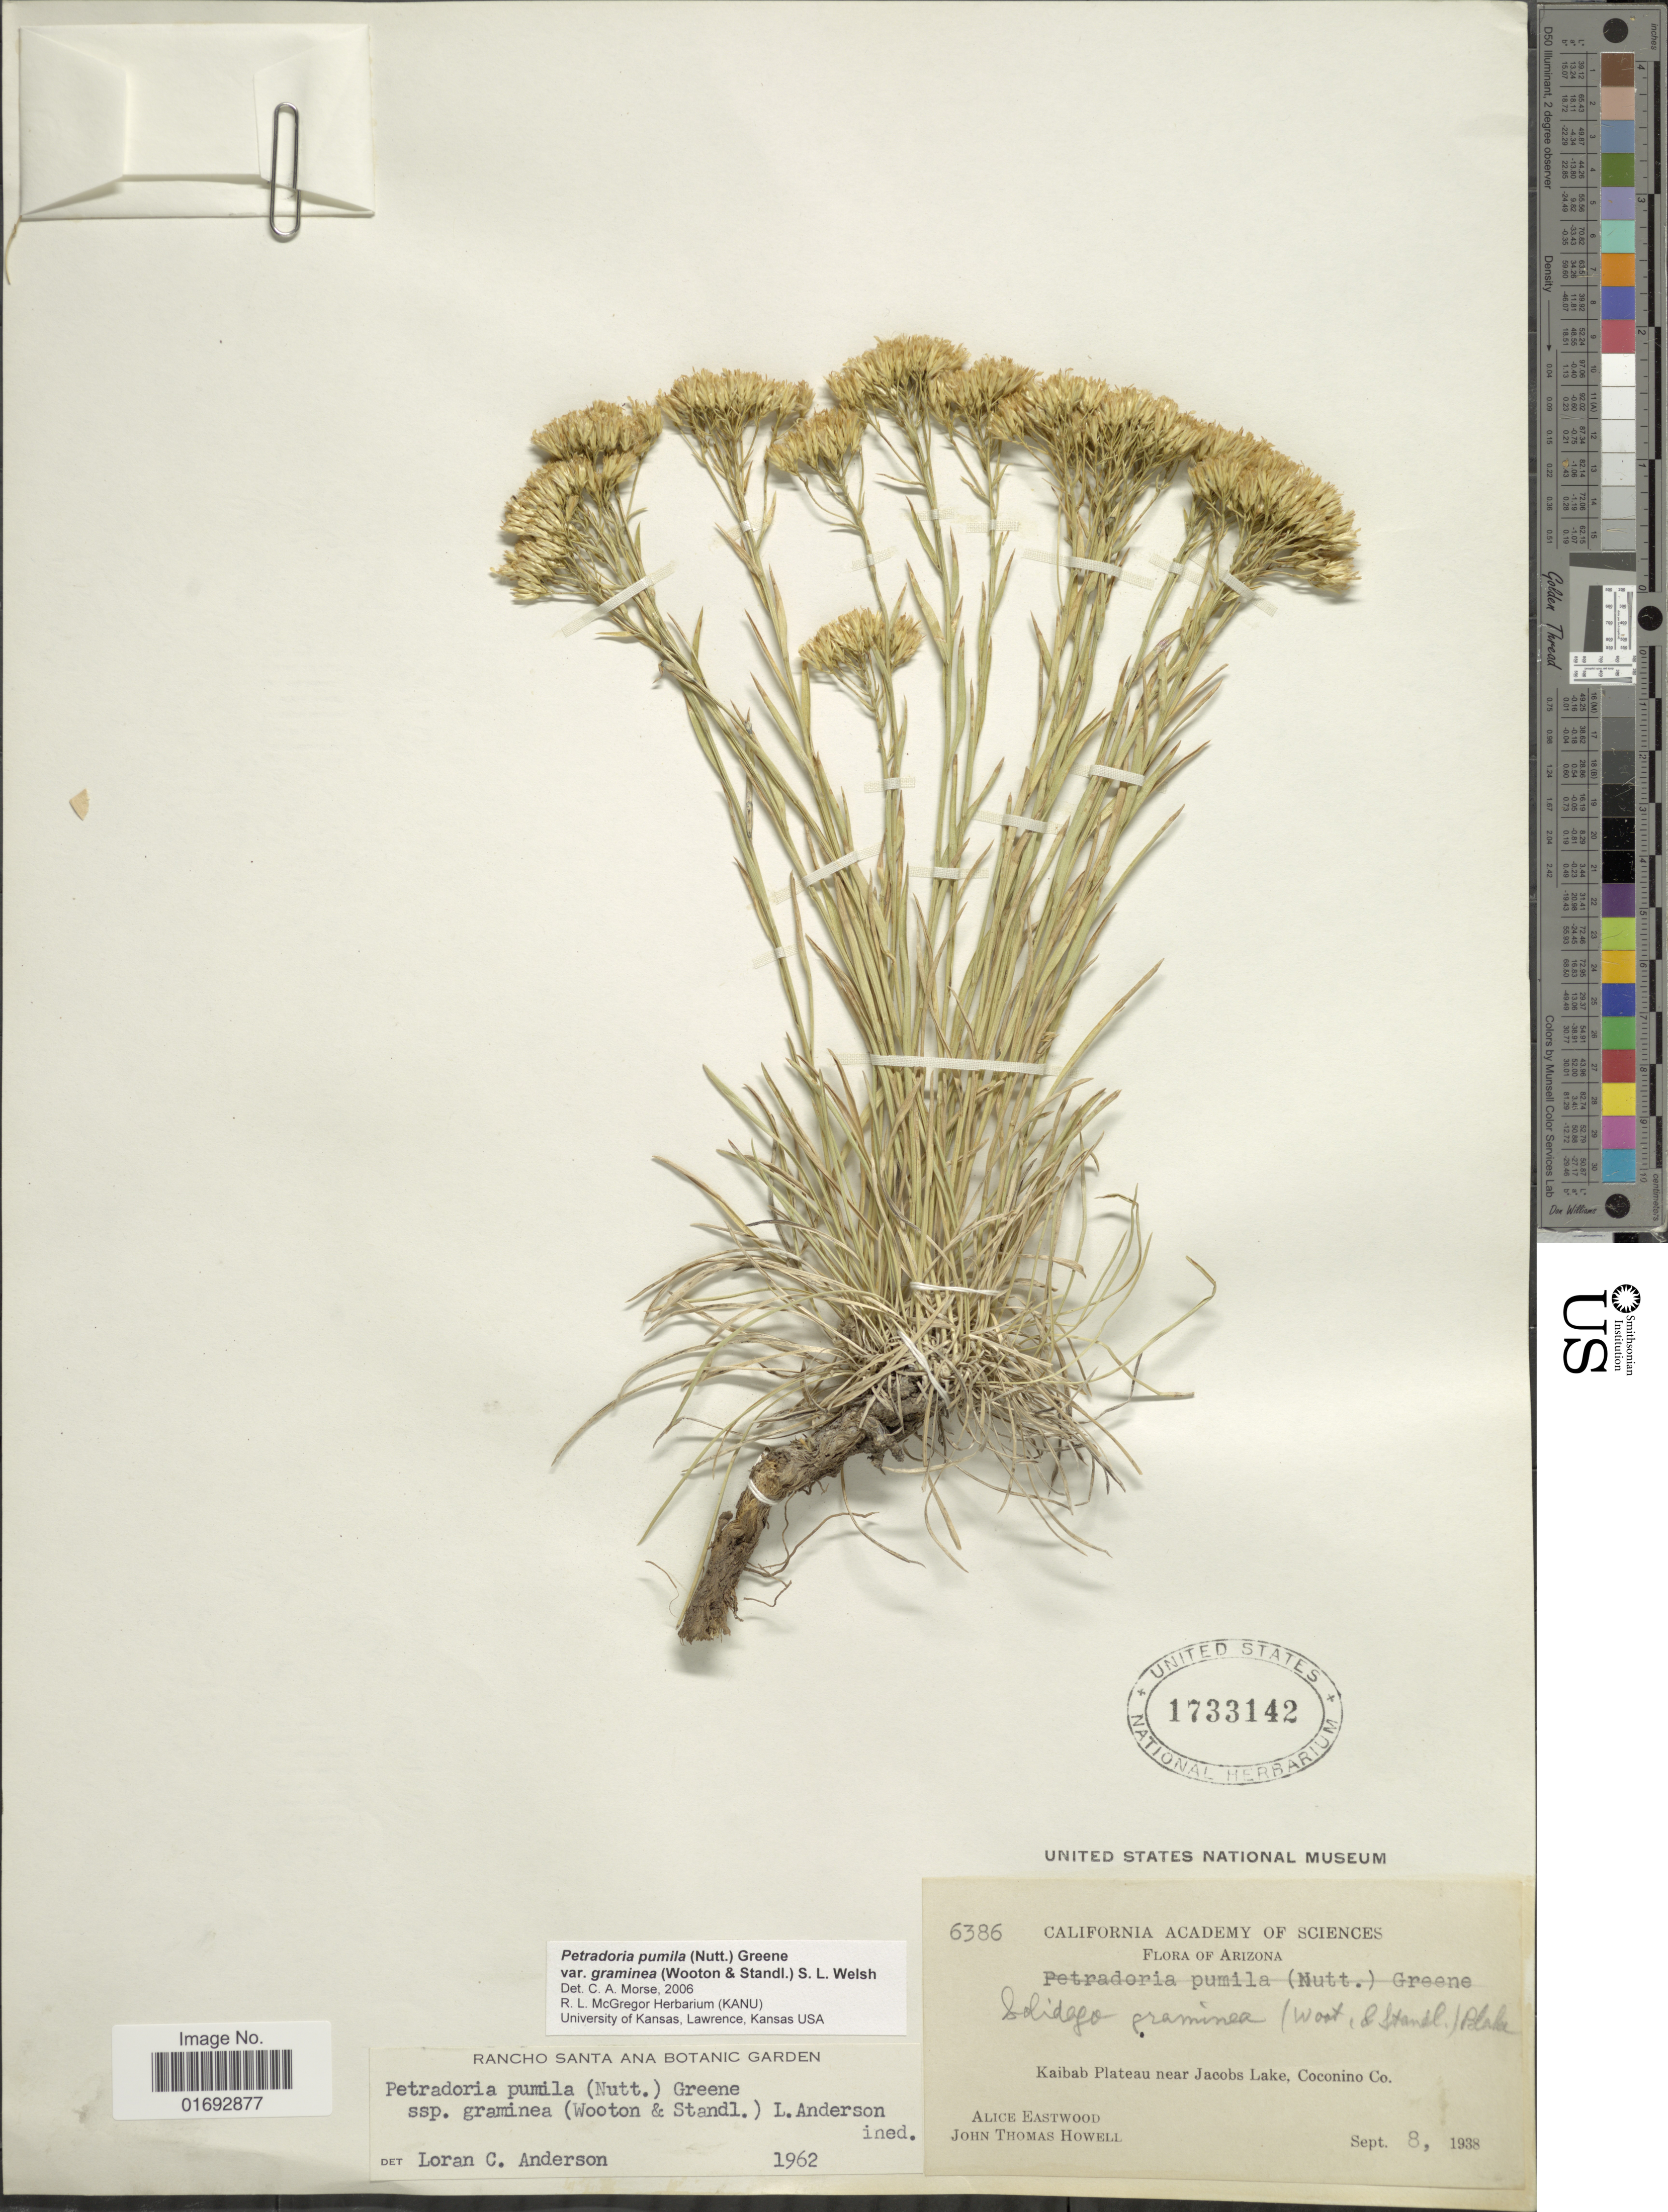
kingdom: Plantae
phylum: Tracheophyta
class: Magnoliopsida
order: Asterales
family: Asteraceae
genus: Petradoria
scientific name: Petradoria pumila subsp. graminea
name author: (Wooton & Standl.) S.L. Welsh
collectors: A. Eastwood & J. T. Howell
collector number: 6386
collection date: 1938-09-08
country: United States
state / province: Arizona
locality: Kaibab Plateau near Jacobs Lake, Coconino Co.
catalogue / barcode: US 1733142